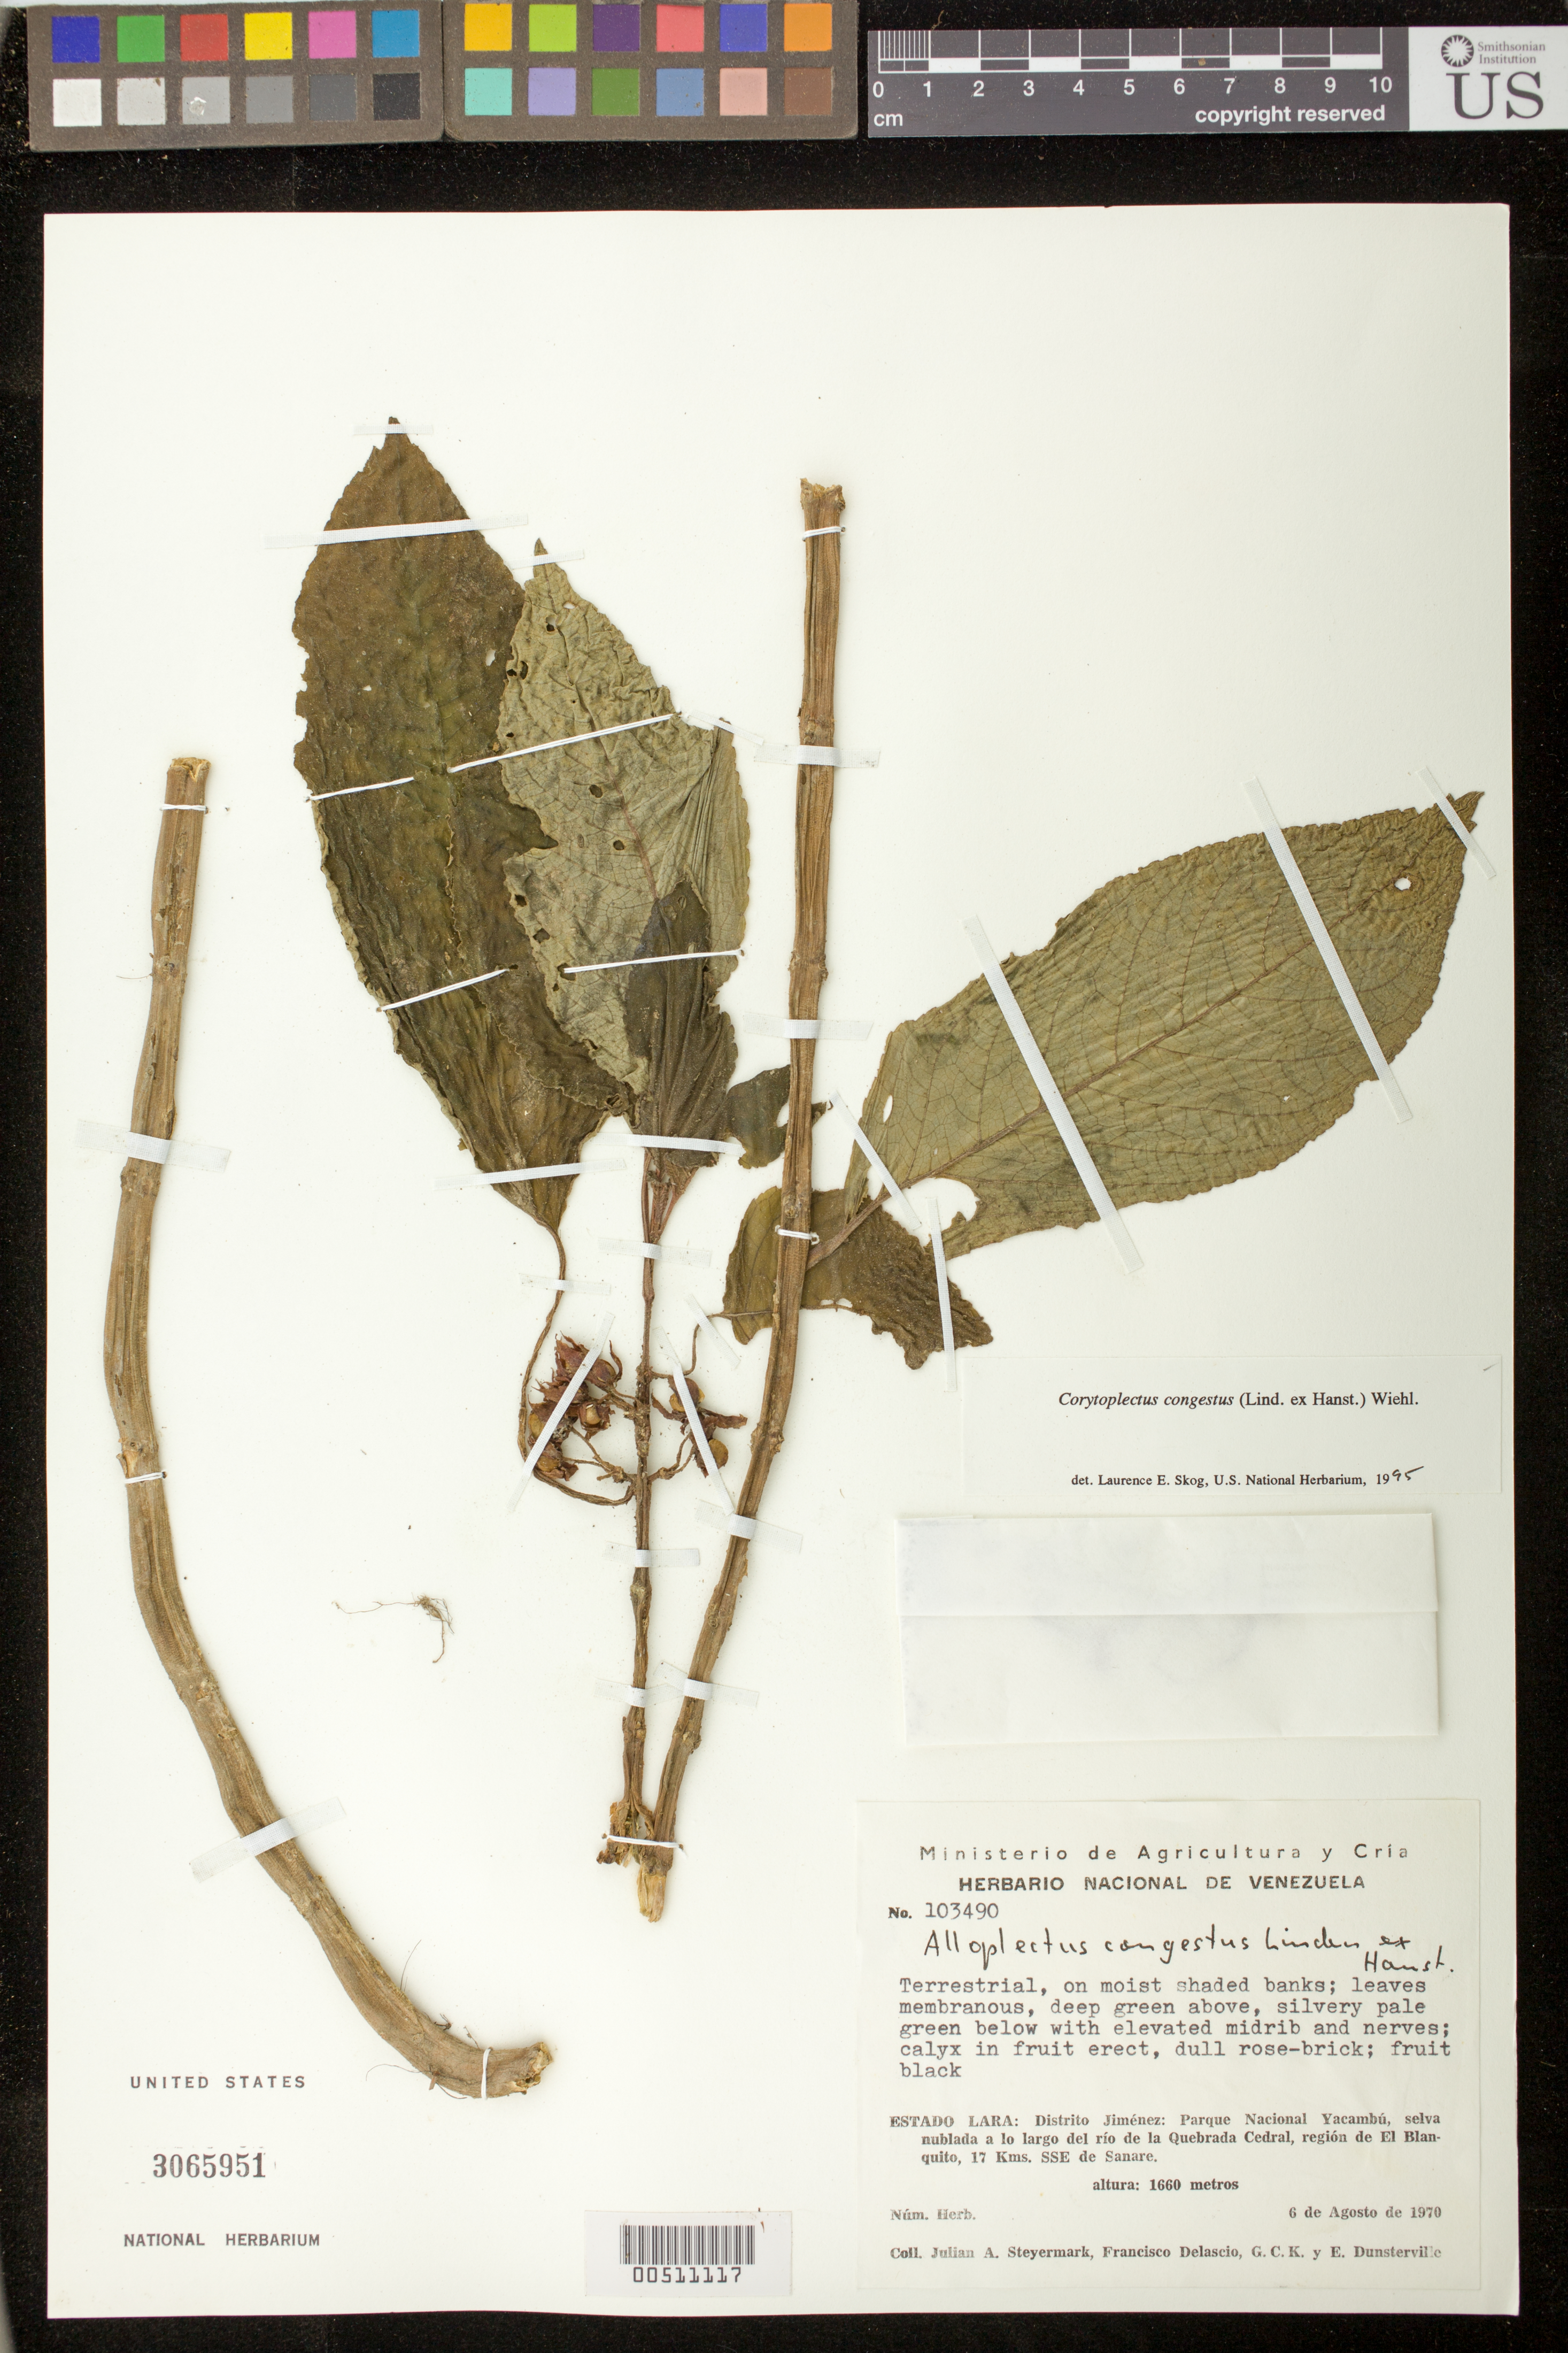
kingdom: Plantae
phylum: Tracheophyta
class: Magnoliopsida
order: Lamiales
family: Gesneriaceae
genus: Corytoplectus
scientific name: Corytoplectus congestus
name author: (Linden ex Hanst.) Wiehler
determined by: Clark, J. L., (SEL), The Marie Selby Botanical Garden (UNITED STATES)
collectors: J. Steyermark, F. Delascio C., G. C. K. Dunsterville & E. Dunsterville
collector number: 103490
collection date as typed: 06 Aug 1970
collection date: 1970-08-06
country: Venezuela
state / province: Lara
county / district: Jiménez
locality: Jimenez, Yacambu National Park, Quebrada Negra, El Blanquito, SSE of Sanare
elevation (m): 1660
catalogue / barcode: US 3065951